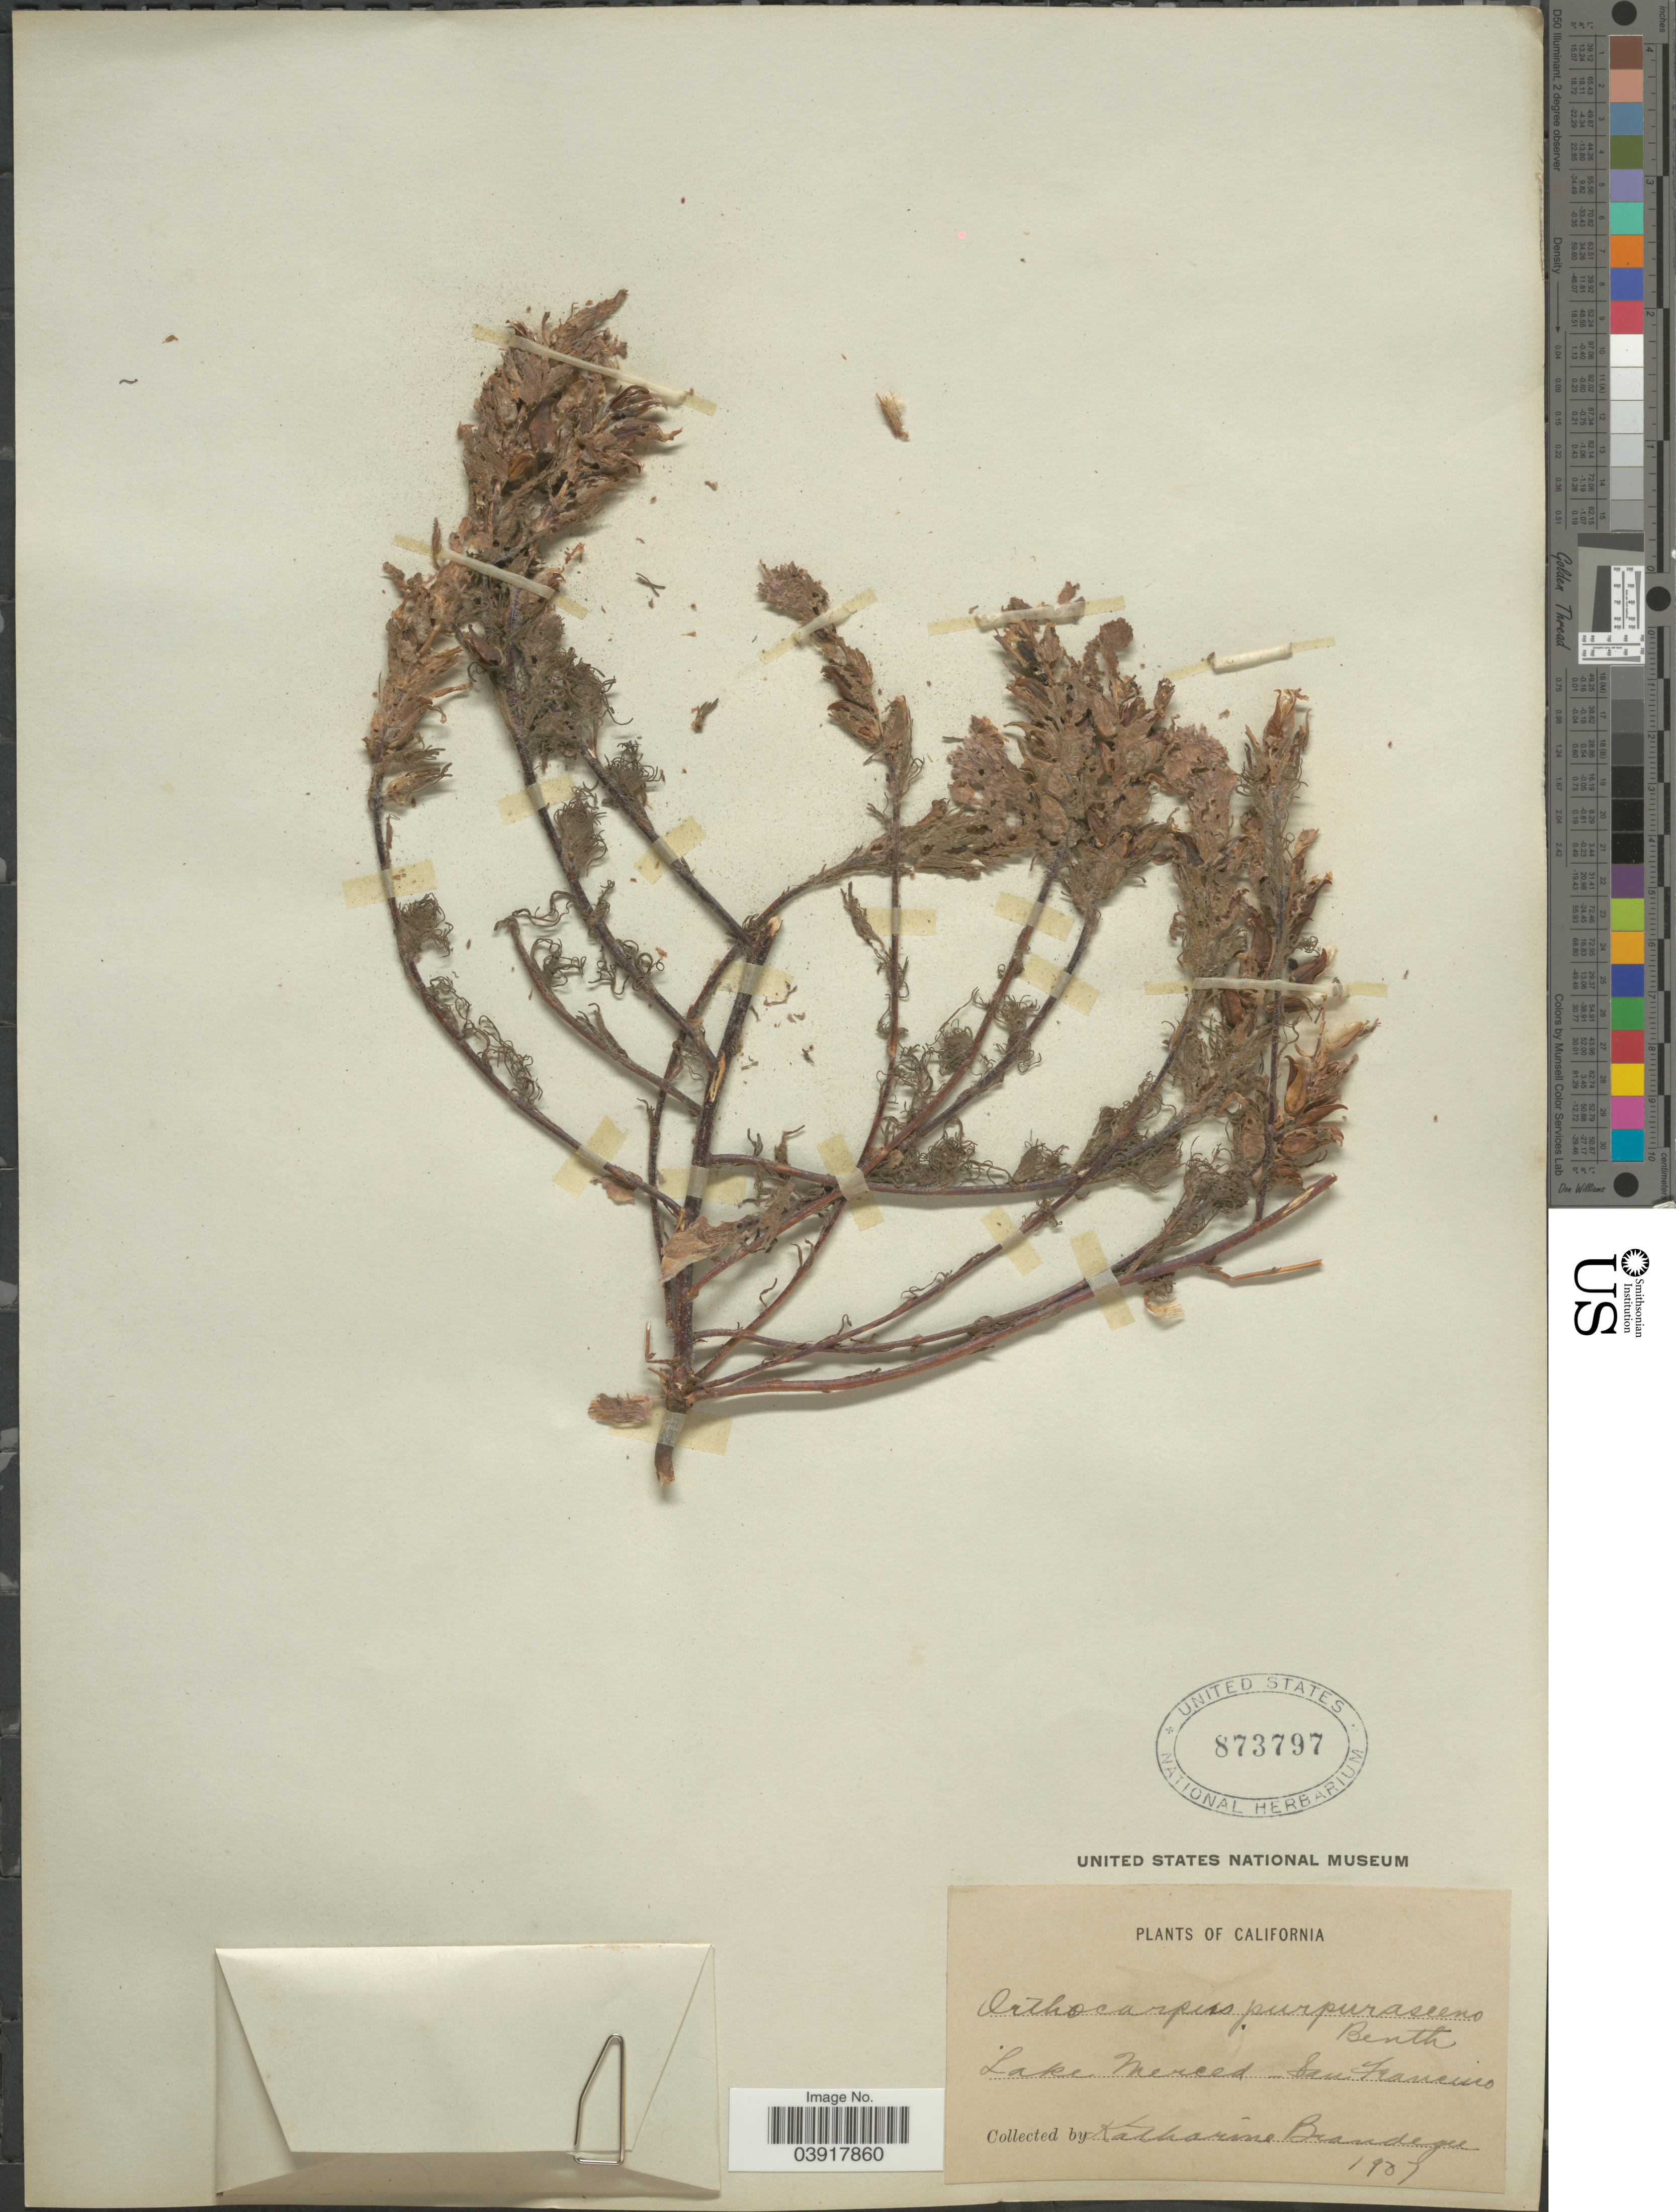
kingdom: Plantae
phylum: Tracheophyta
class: Magnoliopsida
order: Lamiales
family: Orobanchaceae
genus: Orthocarpus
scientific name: Orthocarpus purpurascens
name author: Benth.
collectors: M. K. Brandegee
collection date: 1907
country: United States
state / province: California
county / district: San Francisco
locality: Lake Merced - San Francisco.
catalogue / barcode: US 873797